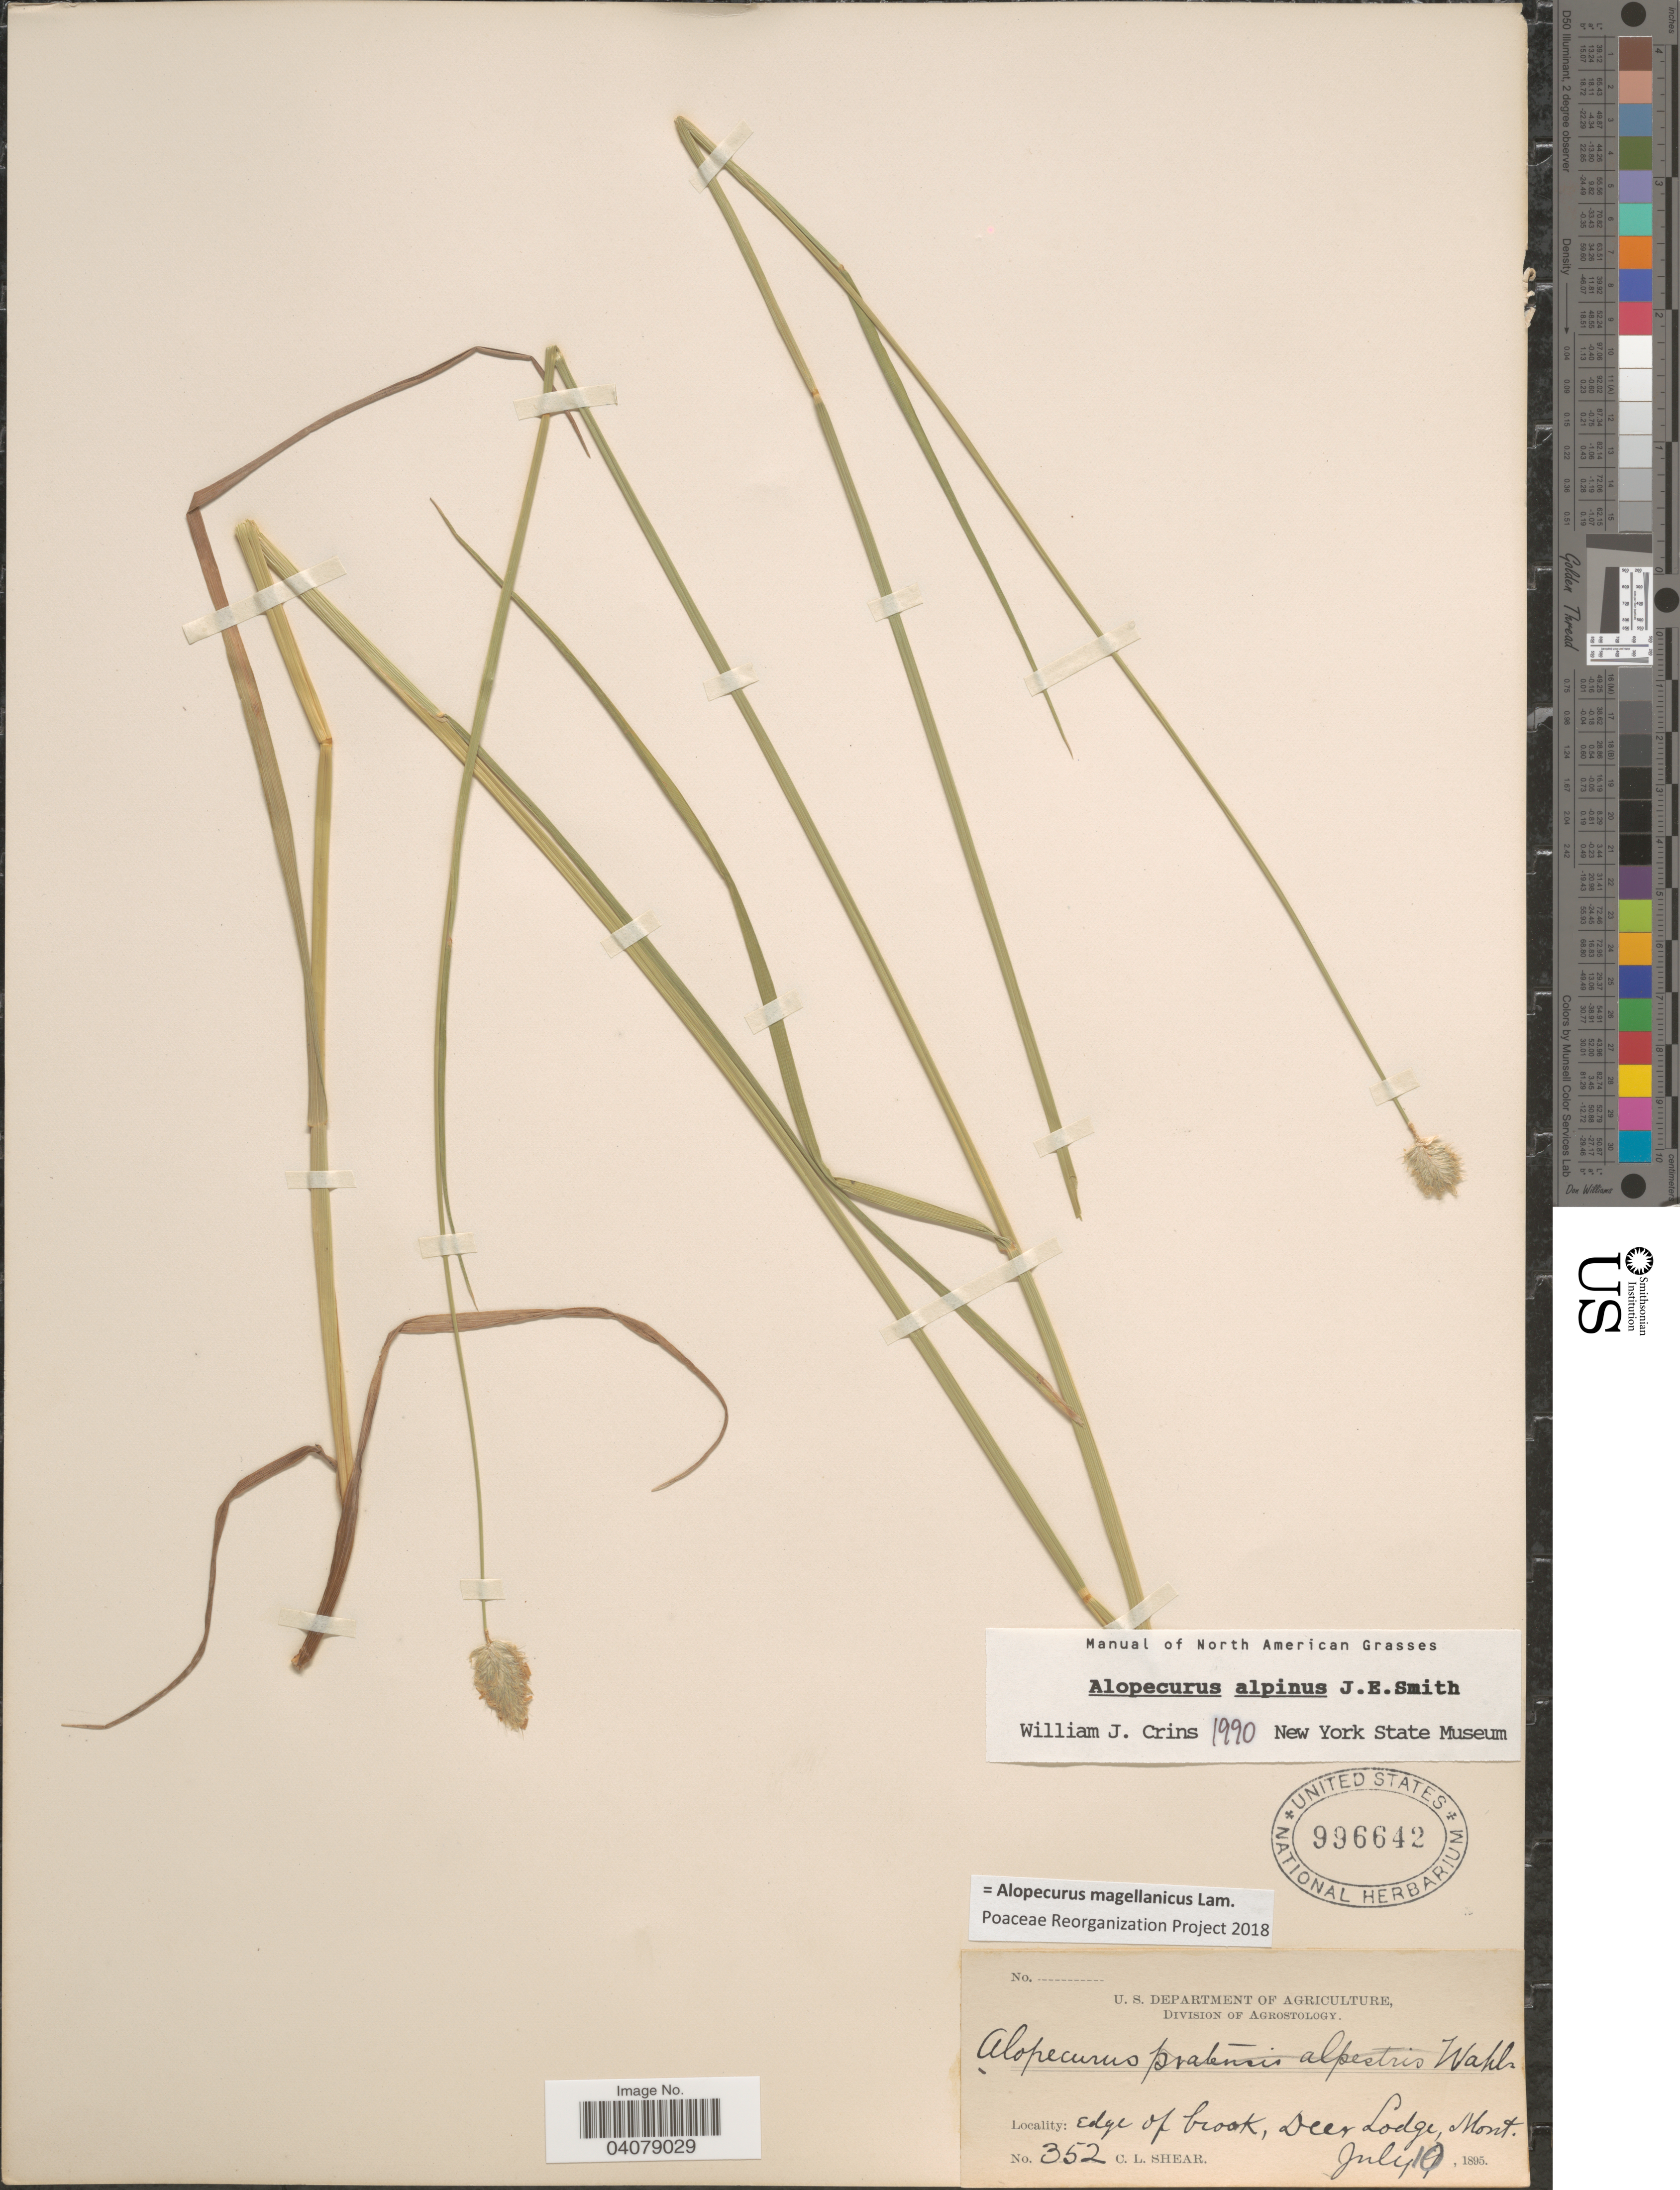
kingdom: Plantae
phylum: Tracheophyta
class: Liliopsida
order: Poales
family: Poaceae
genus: Alopecurus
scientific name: Alopecurus magellanicus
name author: Lam.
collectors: C. L. Shear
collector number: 352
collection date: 1895-07-10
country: United States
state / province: Montana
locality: Edge of brook, Deer Lodge.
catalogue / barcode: US 996642